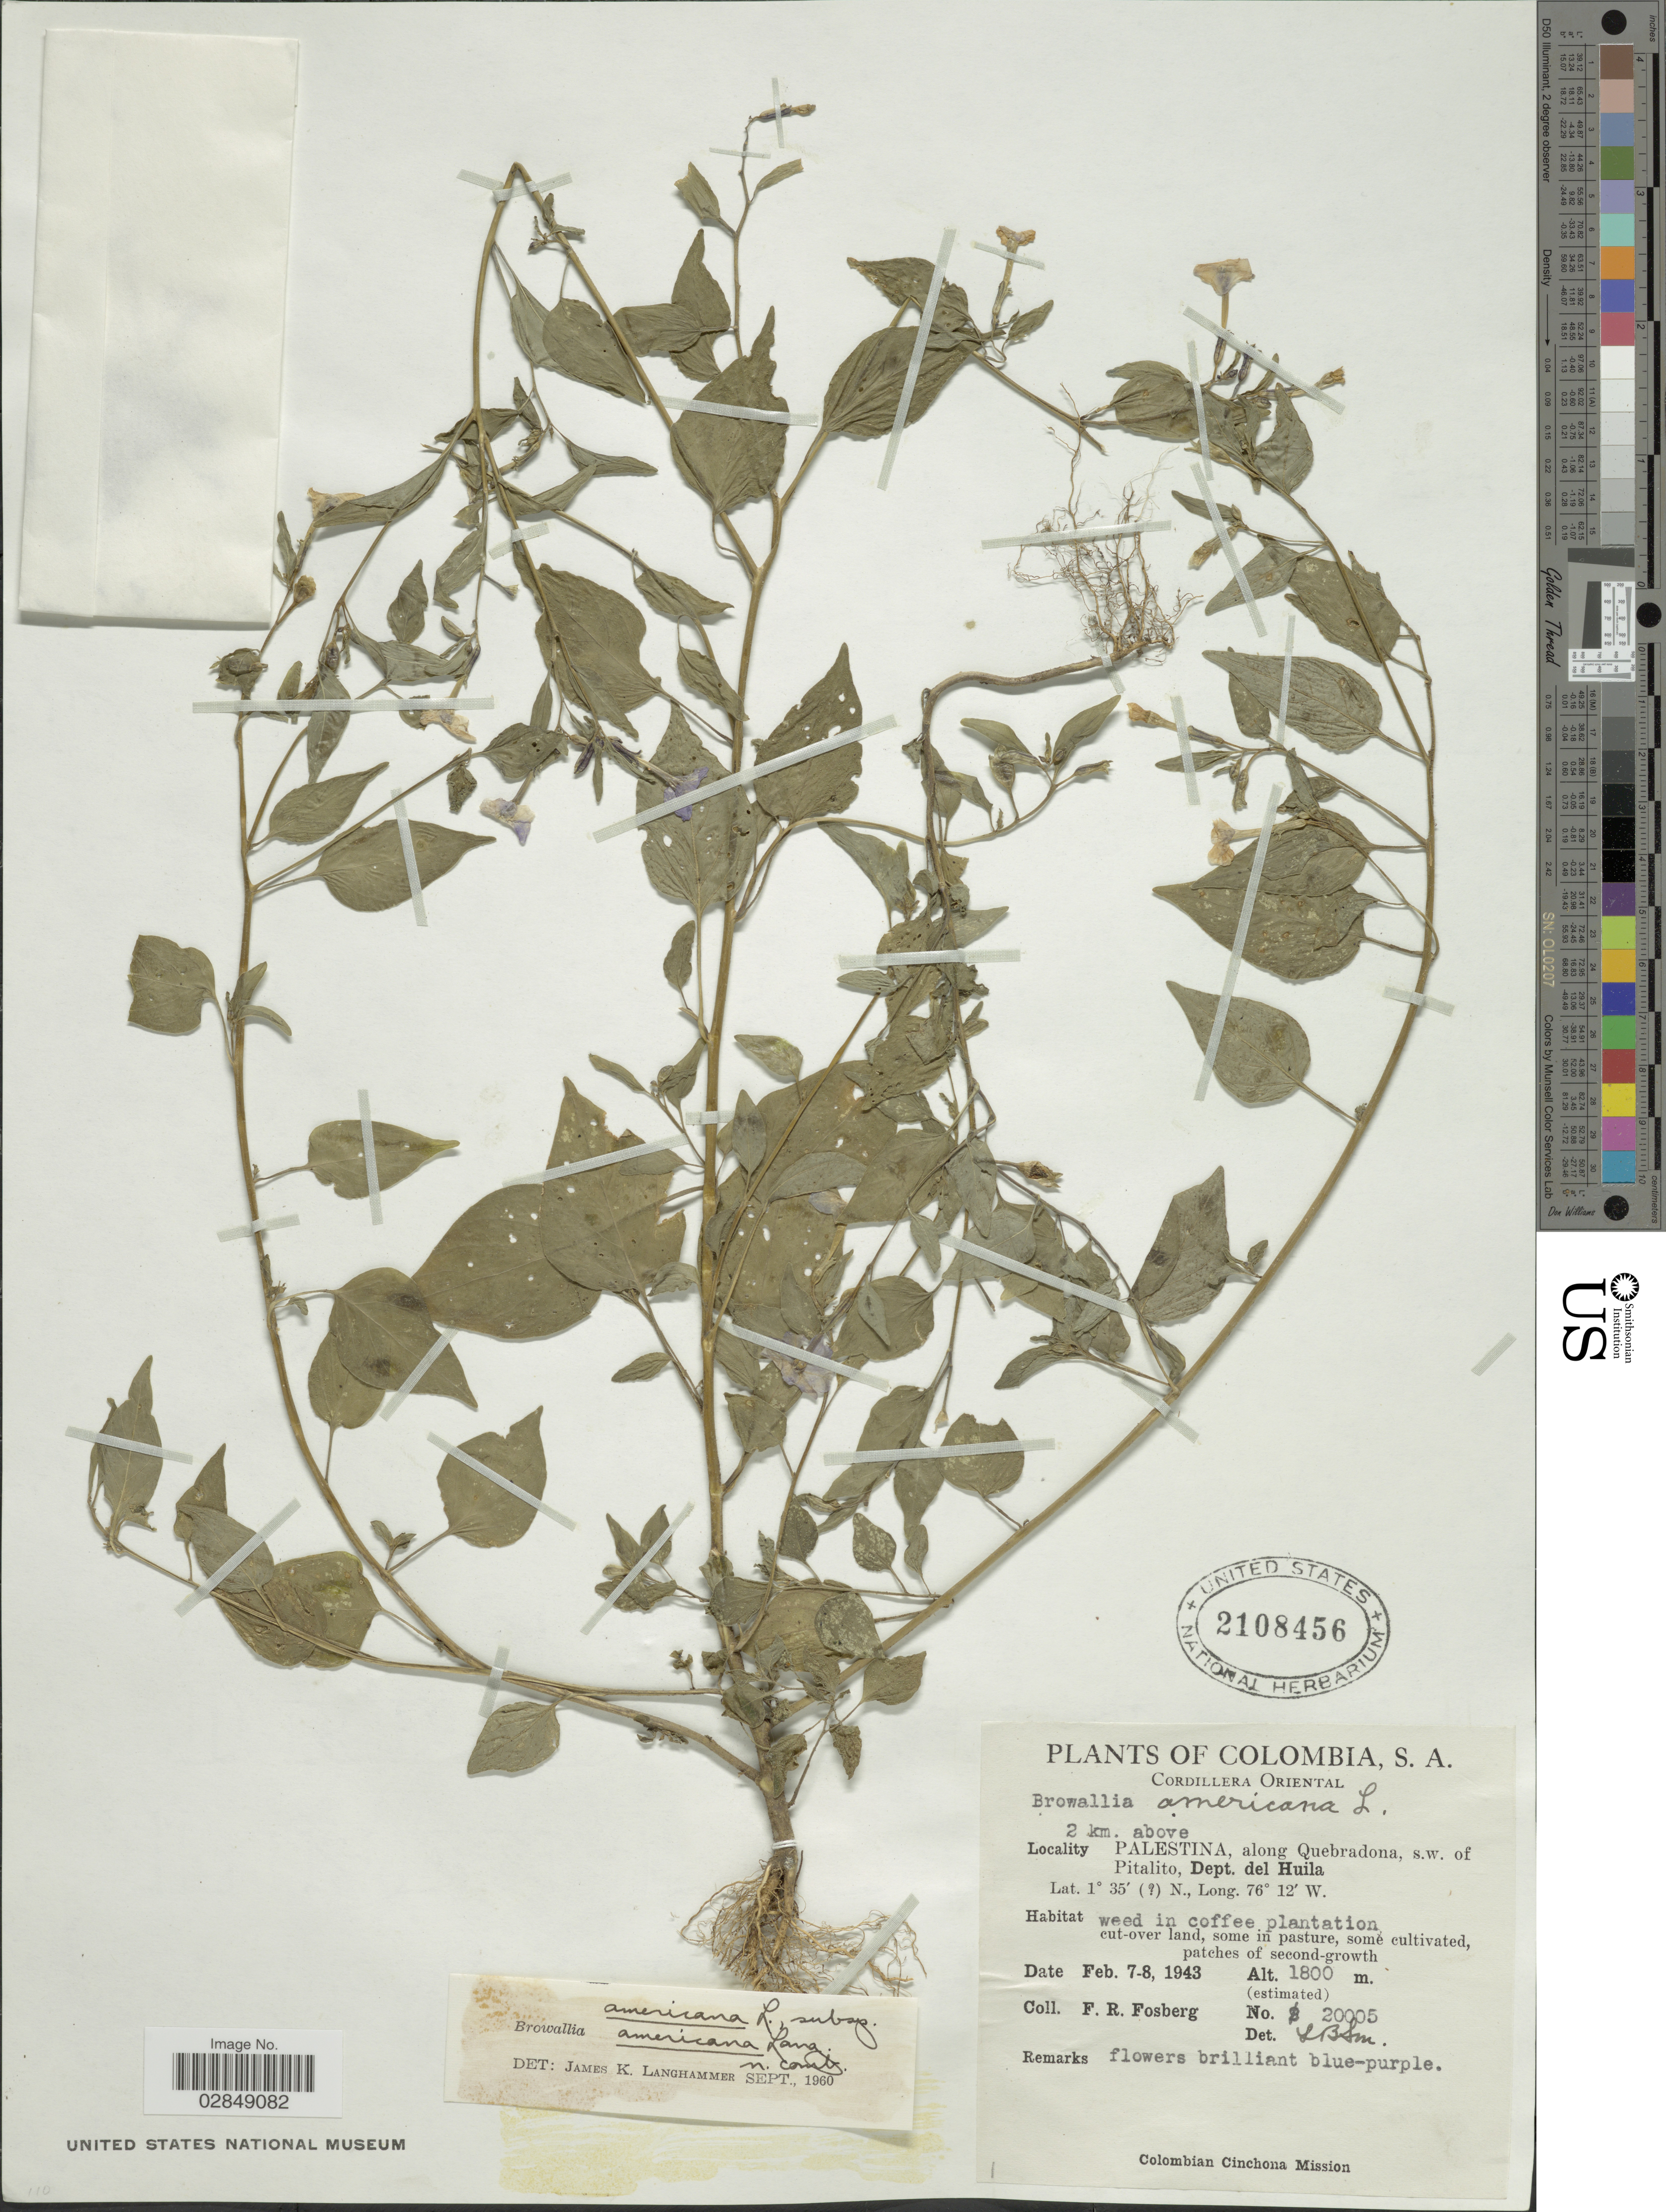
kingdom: Plantae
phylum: Tracheophyta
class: Magnoliopsida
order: Solanales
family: Solanaceae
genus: Browallia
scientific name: Browallia americana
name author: L.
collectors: F. R. Fosberg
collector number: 20005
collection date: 1943-02-07/1943-02-08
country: Colombia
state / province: Huila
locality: Cordillera Oriental. 2 km. above Palestina, along Quebradona, s.w. of Pitalito, Dep. del Huila.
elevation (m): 1800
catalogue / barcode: US 2108456